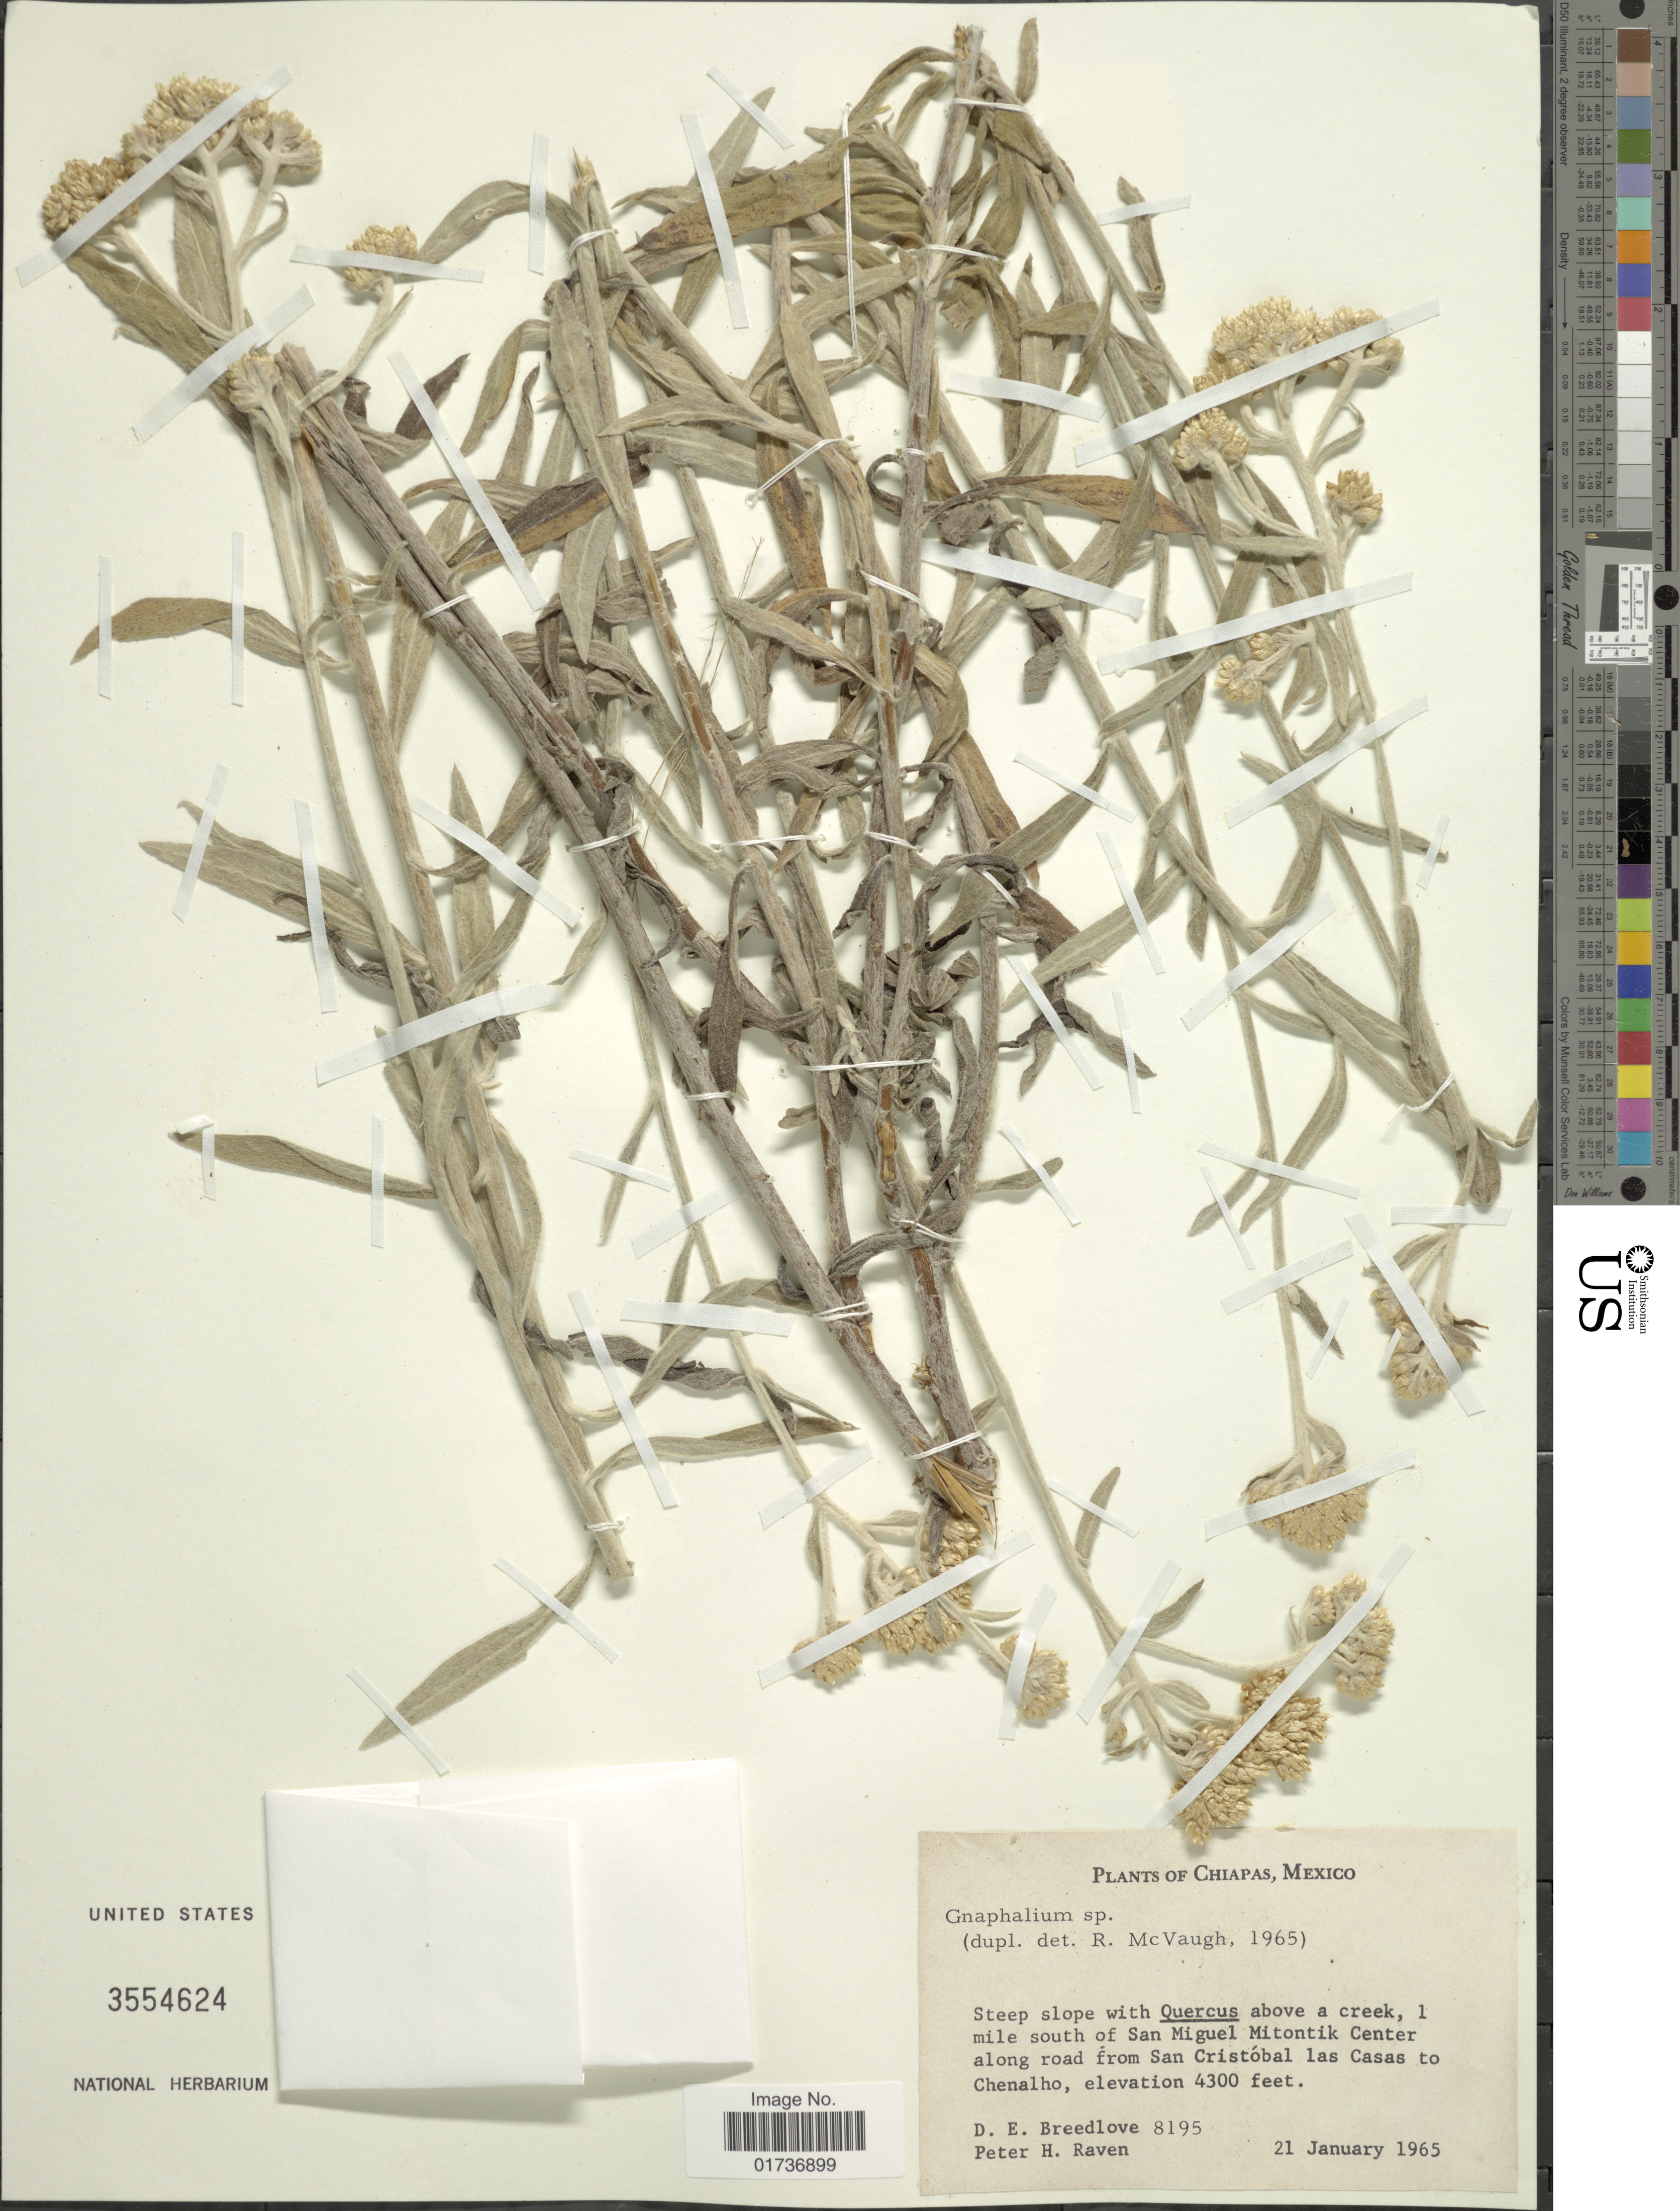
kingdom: Plantae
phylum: Tracheophyta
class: Magnoliopsida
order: Asterales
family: Asteraceae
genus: Gnaphalium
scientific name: Gnaphalium sp.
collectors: D. E. Breedlove & P. Raven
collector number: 8195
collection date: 1965-01-21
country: Mexico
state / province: Chiapas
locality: Steep slope with Quercus above a creek, 1 mile south of San Miguel Mitontik Center along road from San Cristobal las Casas to Chenalho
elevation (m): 1311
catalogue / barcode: US 3554624